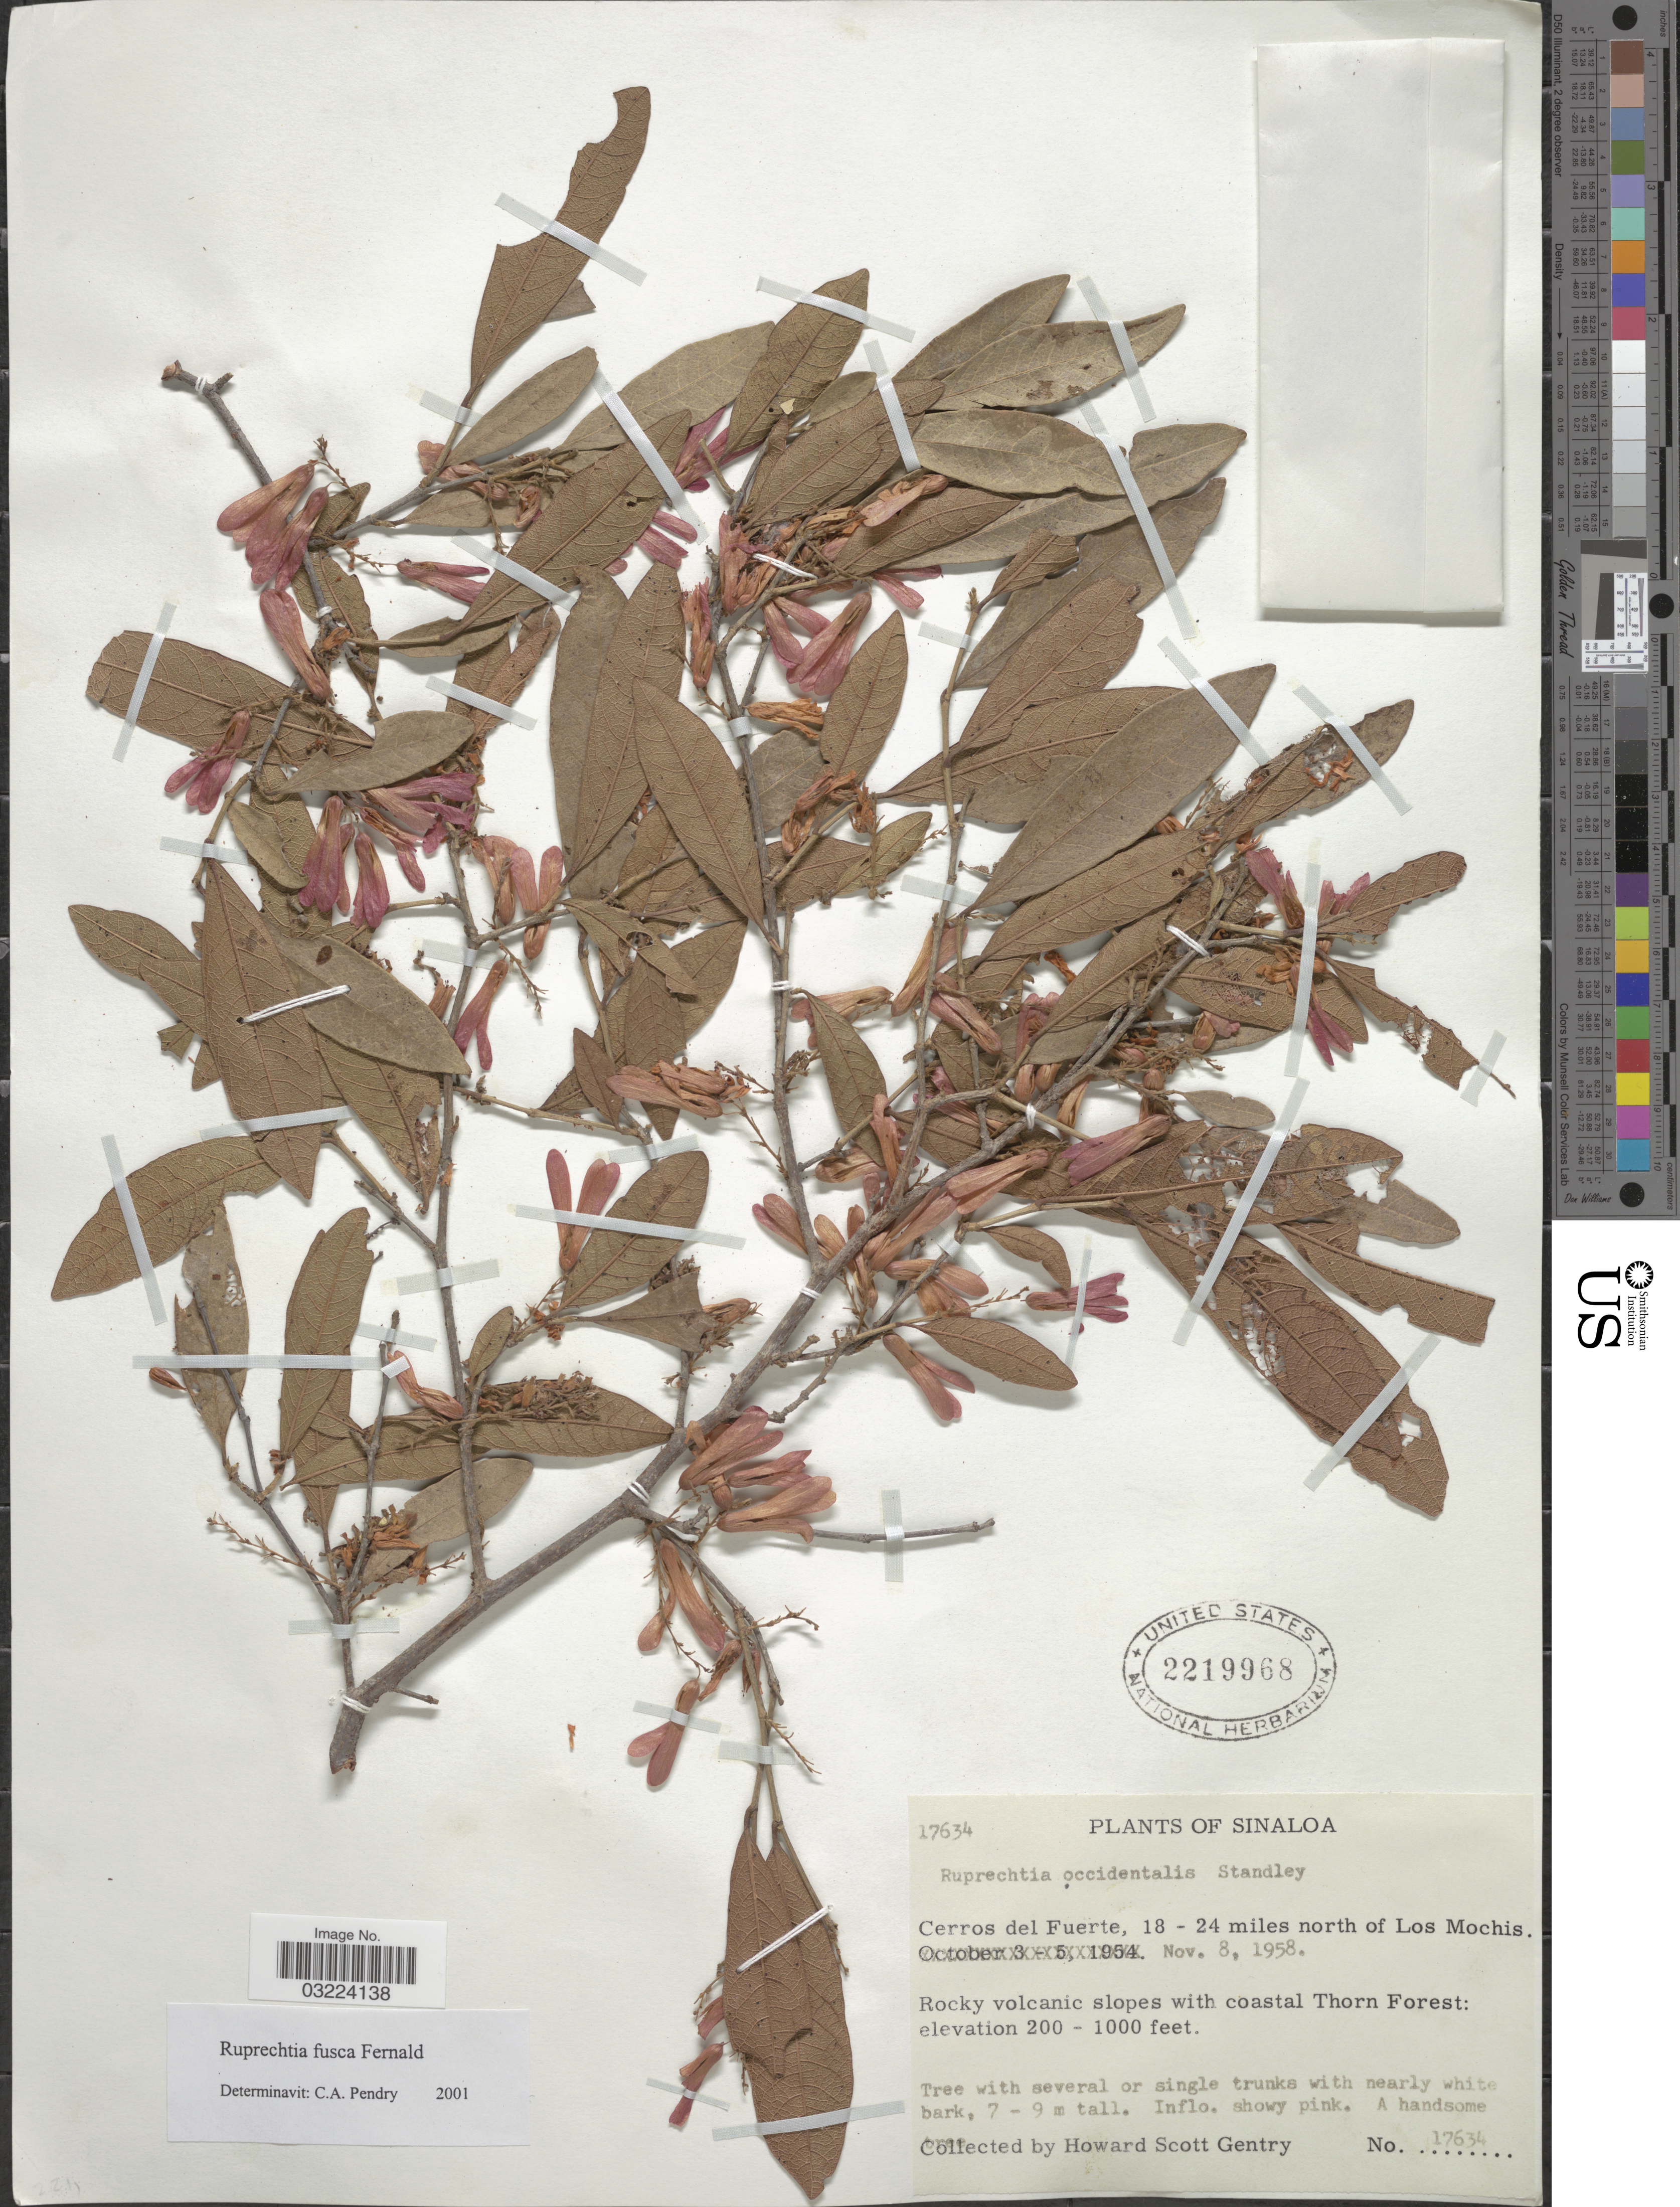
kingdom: Plantae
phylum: Tracheophyta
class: Magnoliopsida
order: Caryophyllales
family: Polygonaceae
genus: Ruprechtia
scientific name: Ruprechtia fusca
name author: Fernald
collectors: H. S. Gentry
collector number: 17634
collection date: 1958-11-08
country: Mexico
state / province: Sinaloa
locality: Cerros del Fuerte, 18-24 miles north of Los Mochis.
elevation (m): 61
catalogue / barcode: US 2219968